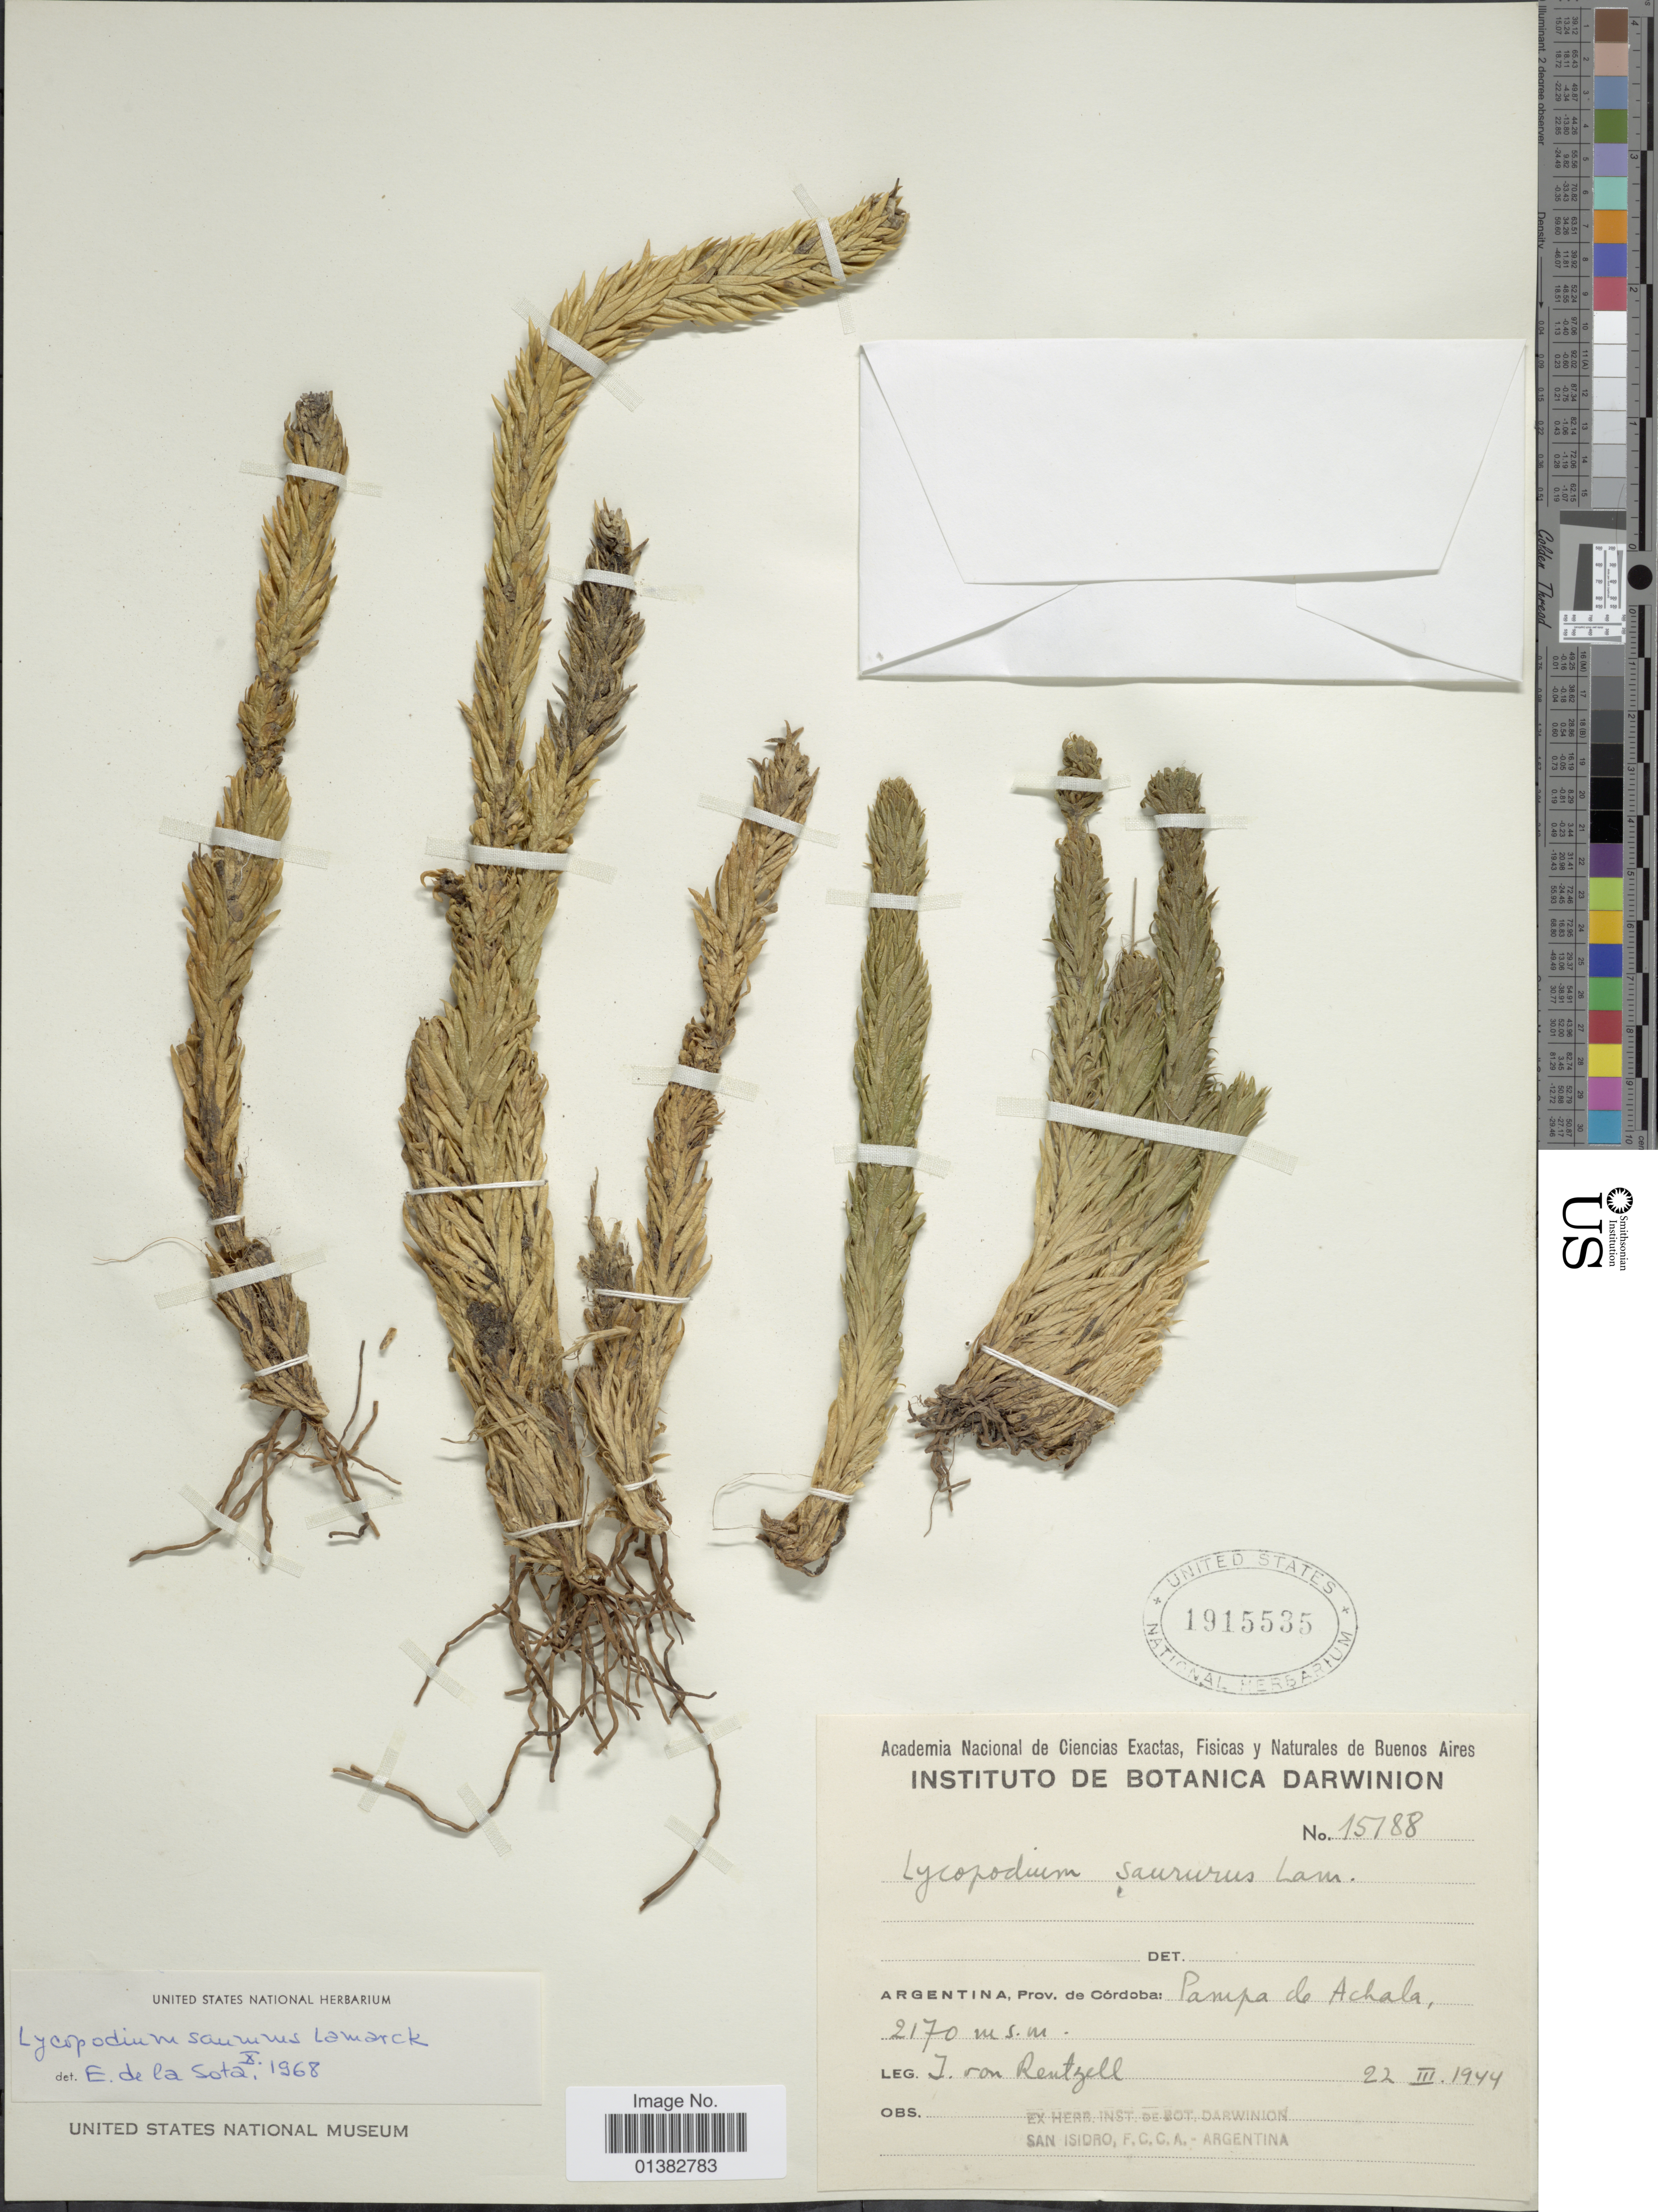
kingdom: Plantae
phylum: Tracheophyta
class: Lycopodiopsida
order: Lycopodiales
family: Lycopodiaceae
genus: Phlegmariurus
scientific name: Phlegmariurus saururus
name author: (Lam.) B. Øllg.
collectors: I. von Rentzell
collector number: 15188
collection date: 1944-03-22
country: Argentina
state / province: Cordoba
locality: Pampa de Achala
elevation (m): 2170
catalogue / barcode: US 1915535